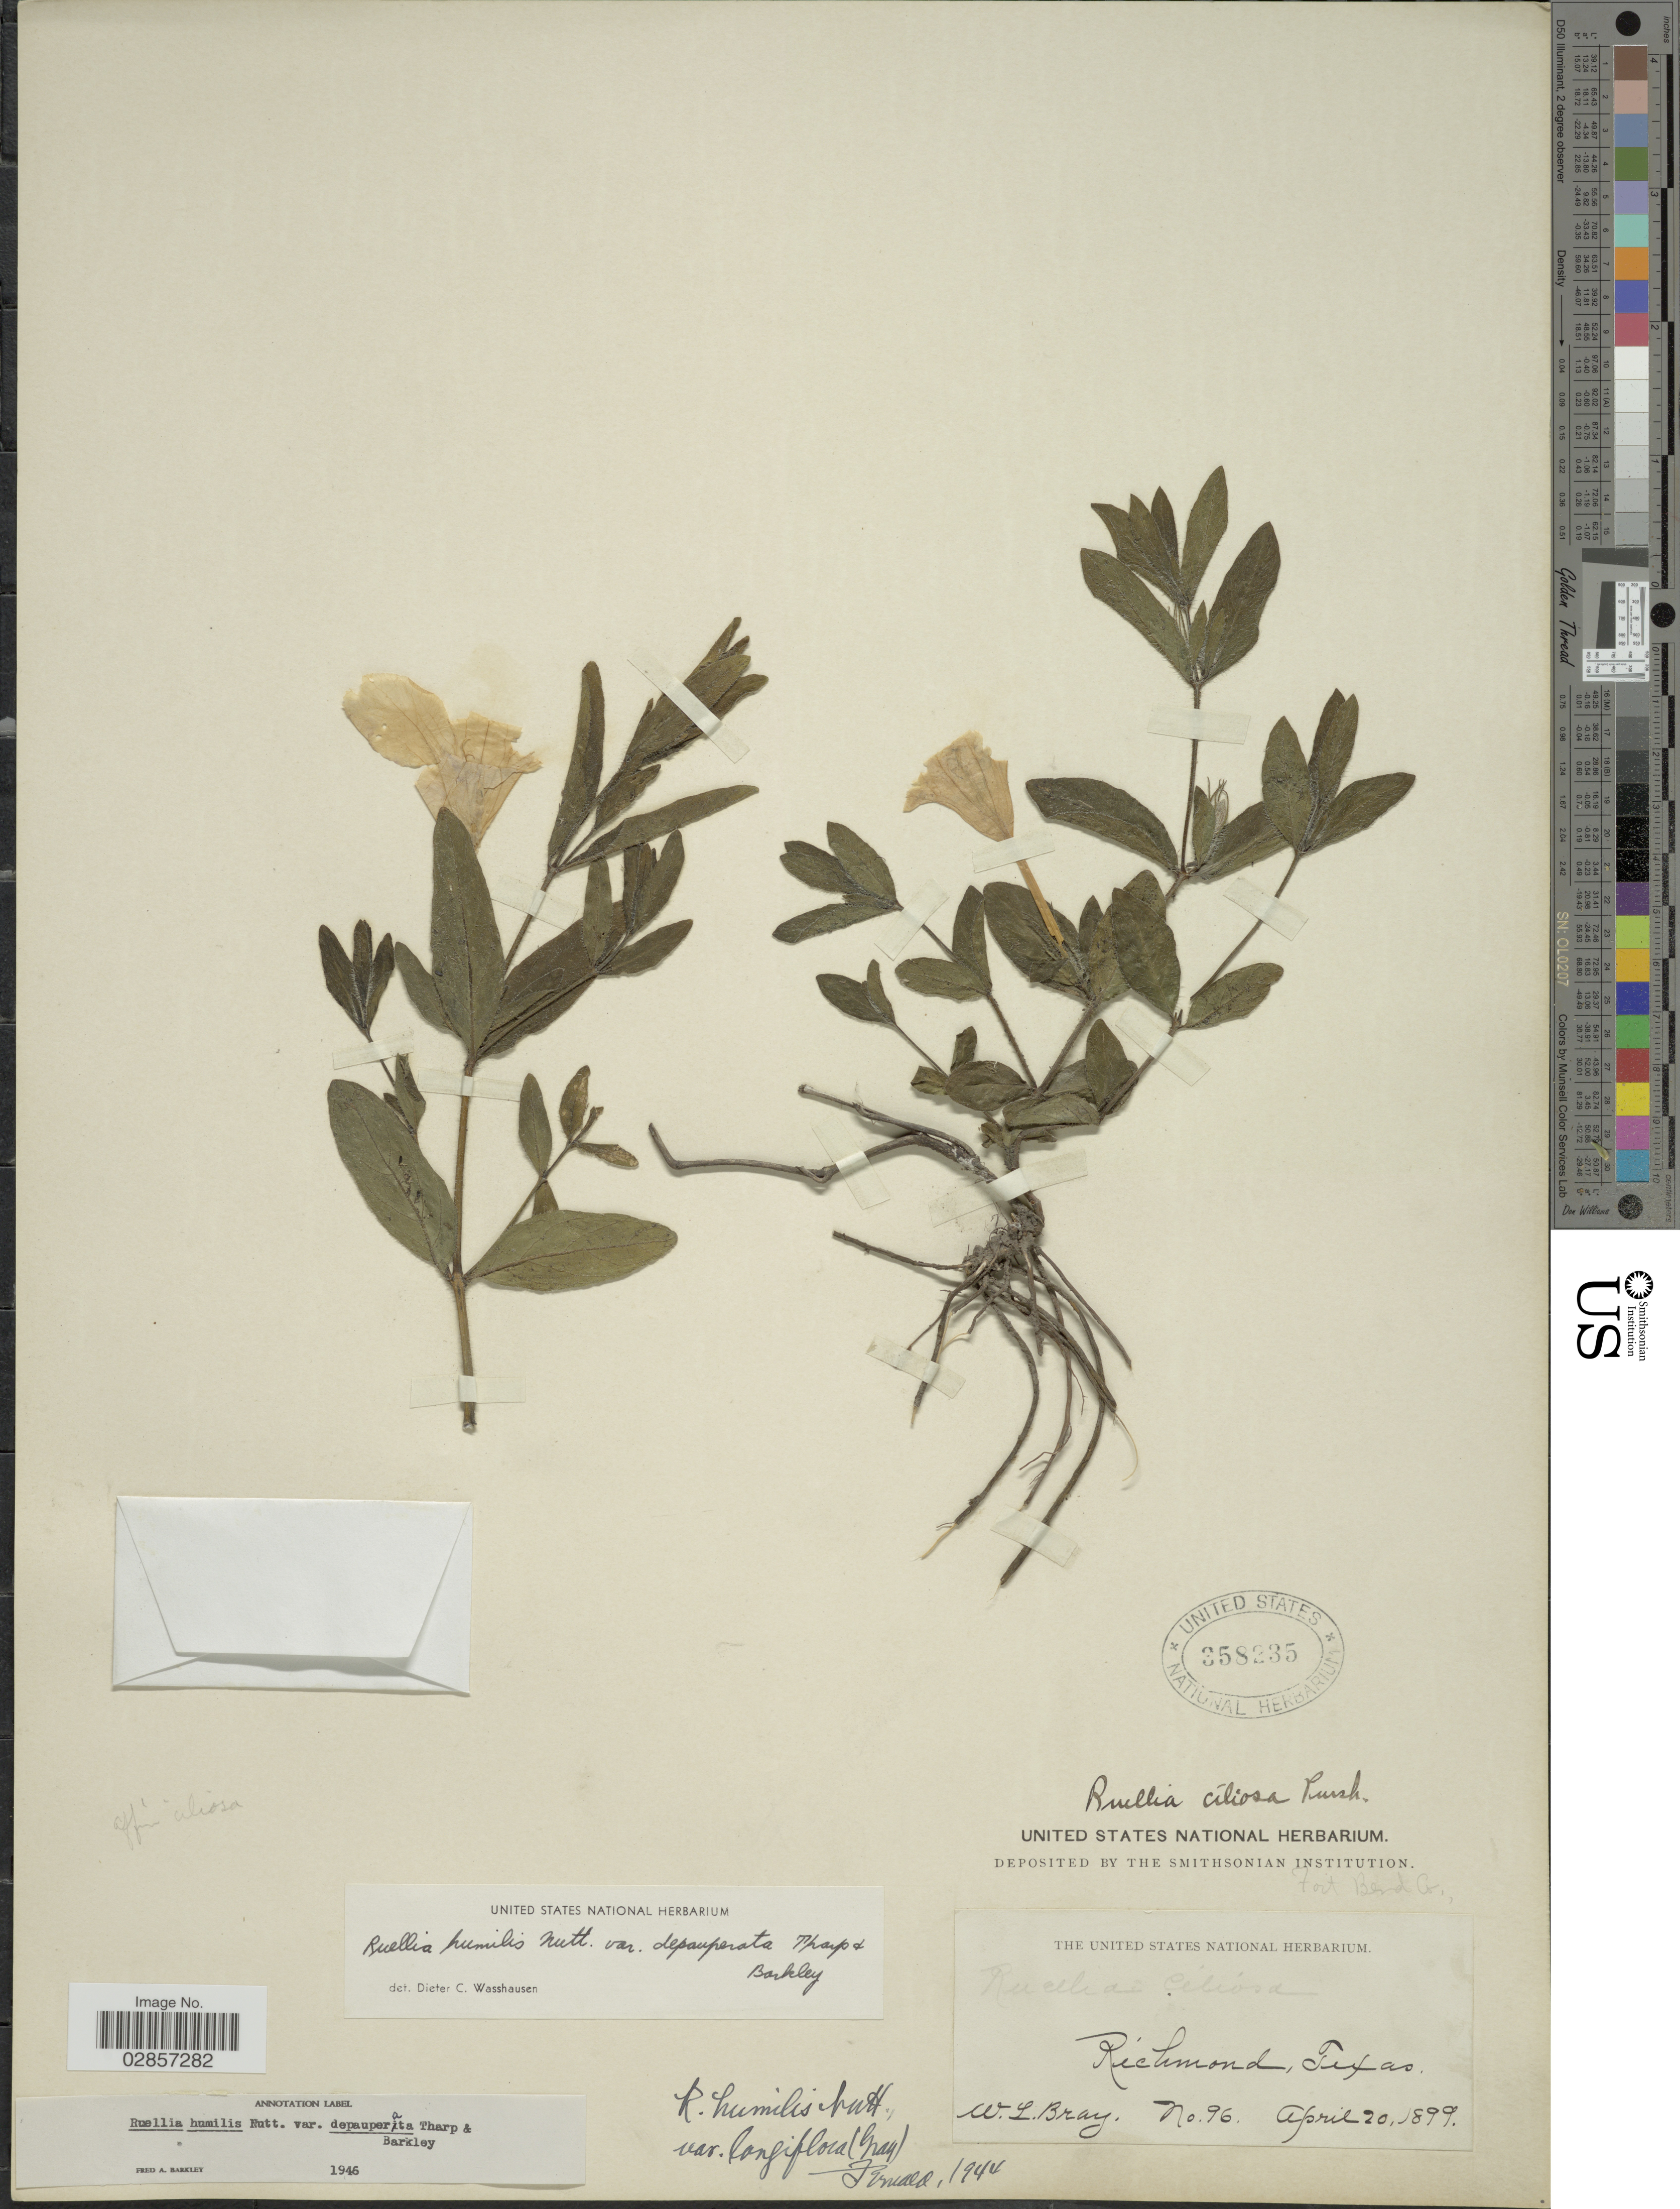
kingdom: Plantae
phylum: Tracheophyta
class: Magnoliopsida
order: Lamiales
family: Acanthaceae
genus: Ruellia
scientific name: Ruellia humilis var. depauperata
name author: Tharp & F.A. Barkley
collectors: W. L. Bray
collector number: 96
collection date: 1899-04-20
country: United States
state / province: Texas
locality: Richmond, Fort Bend Co.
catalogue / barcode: US 358235